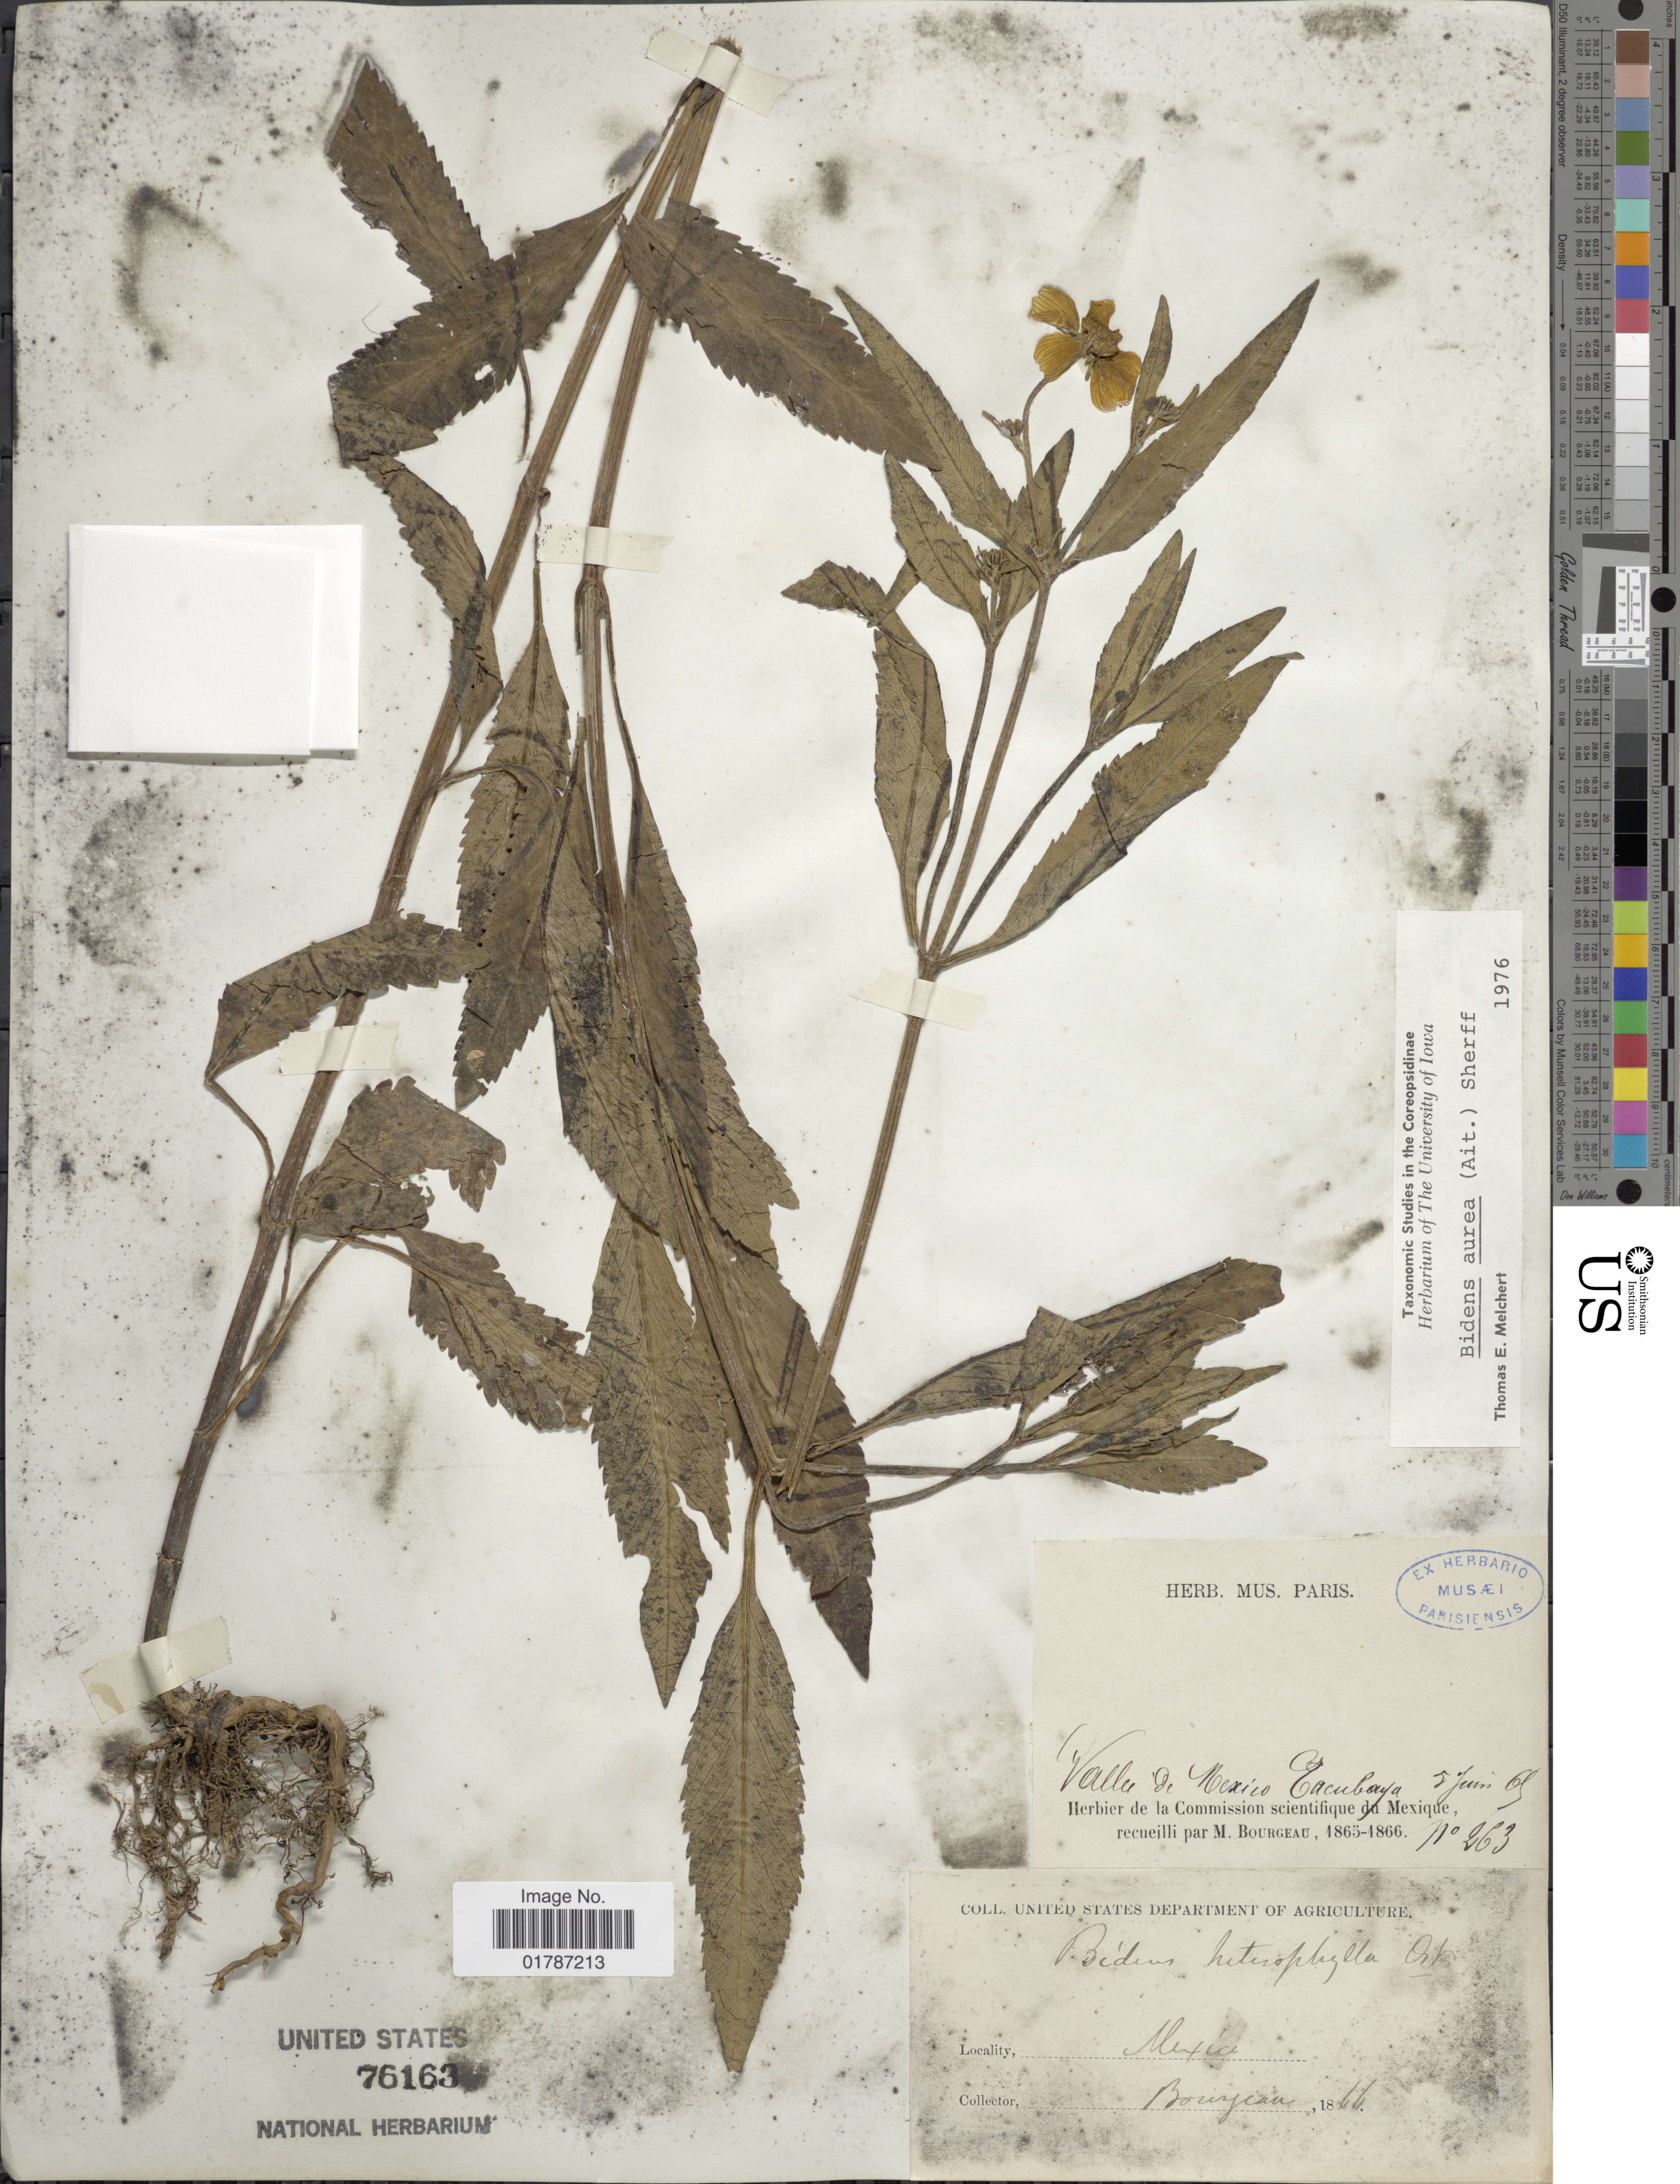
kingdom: Plantae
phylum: Tracheophyta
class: Magnoliopsida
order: Asterales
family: Asteraceae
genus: Bidens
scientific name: Bidens aurea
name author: (Aiton) Sherff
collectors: M. Bourgeau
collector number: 263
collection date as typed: Transcribed d/m/y: 5/6/69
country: Mexico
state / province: México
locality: Vallee de Mexico, Cacubaya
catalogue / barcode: US 76163